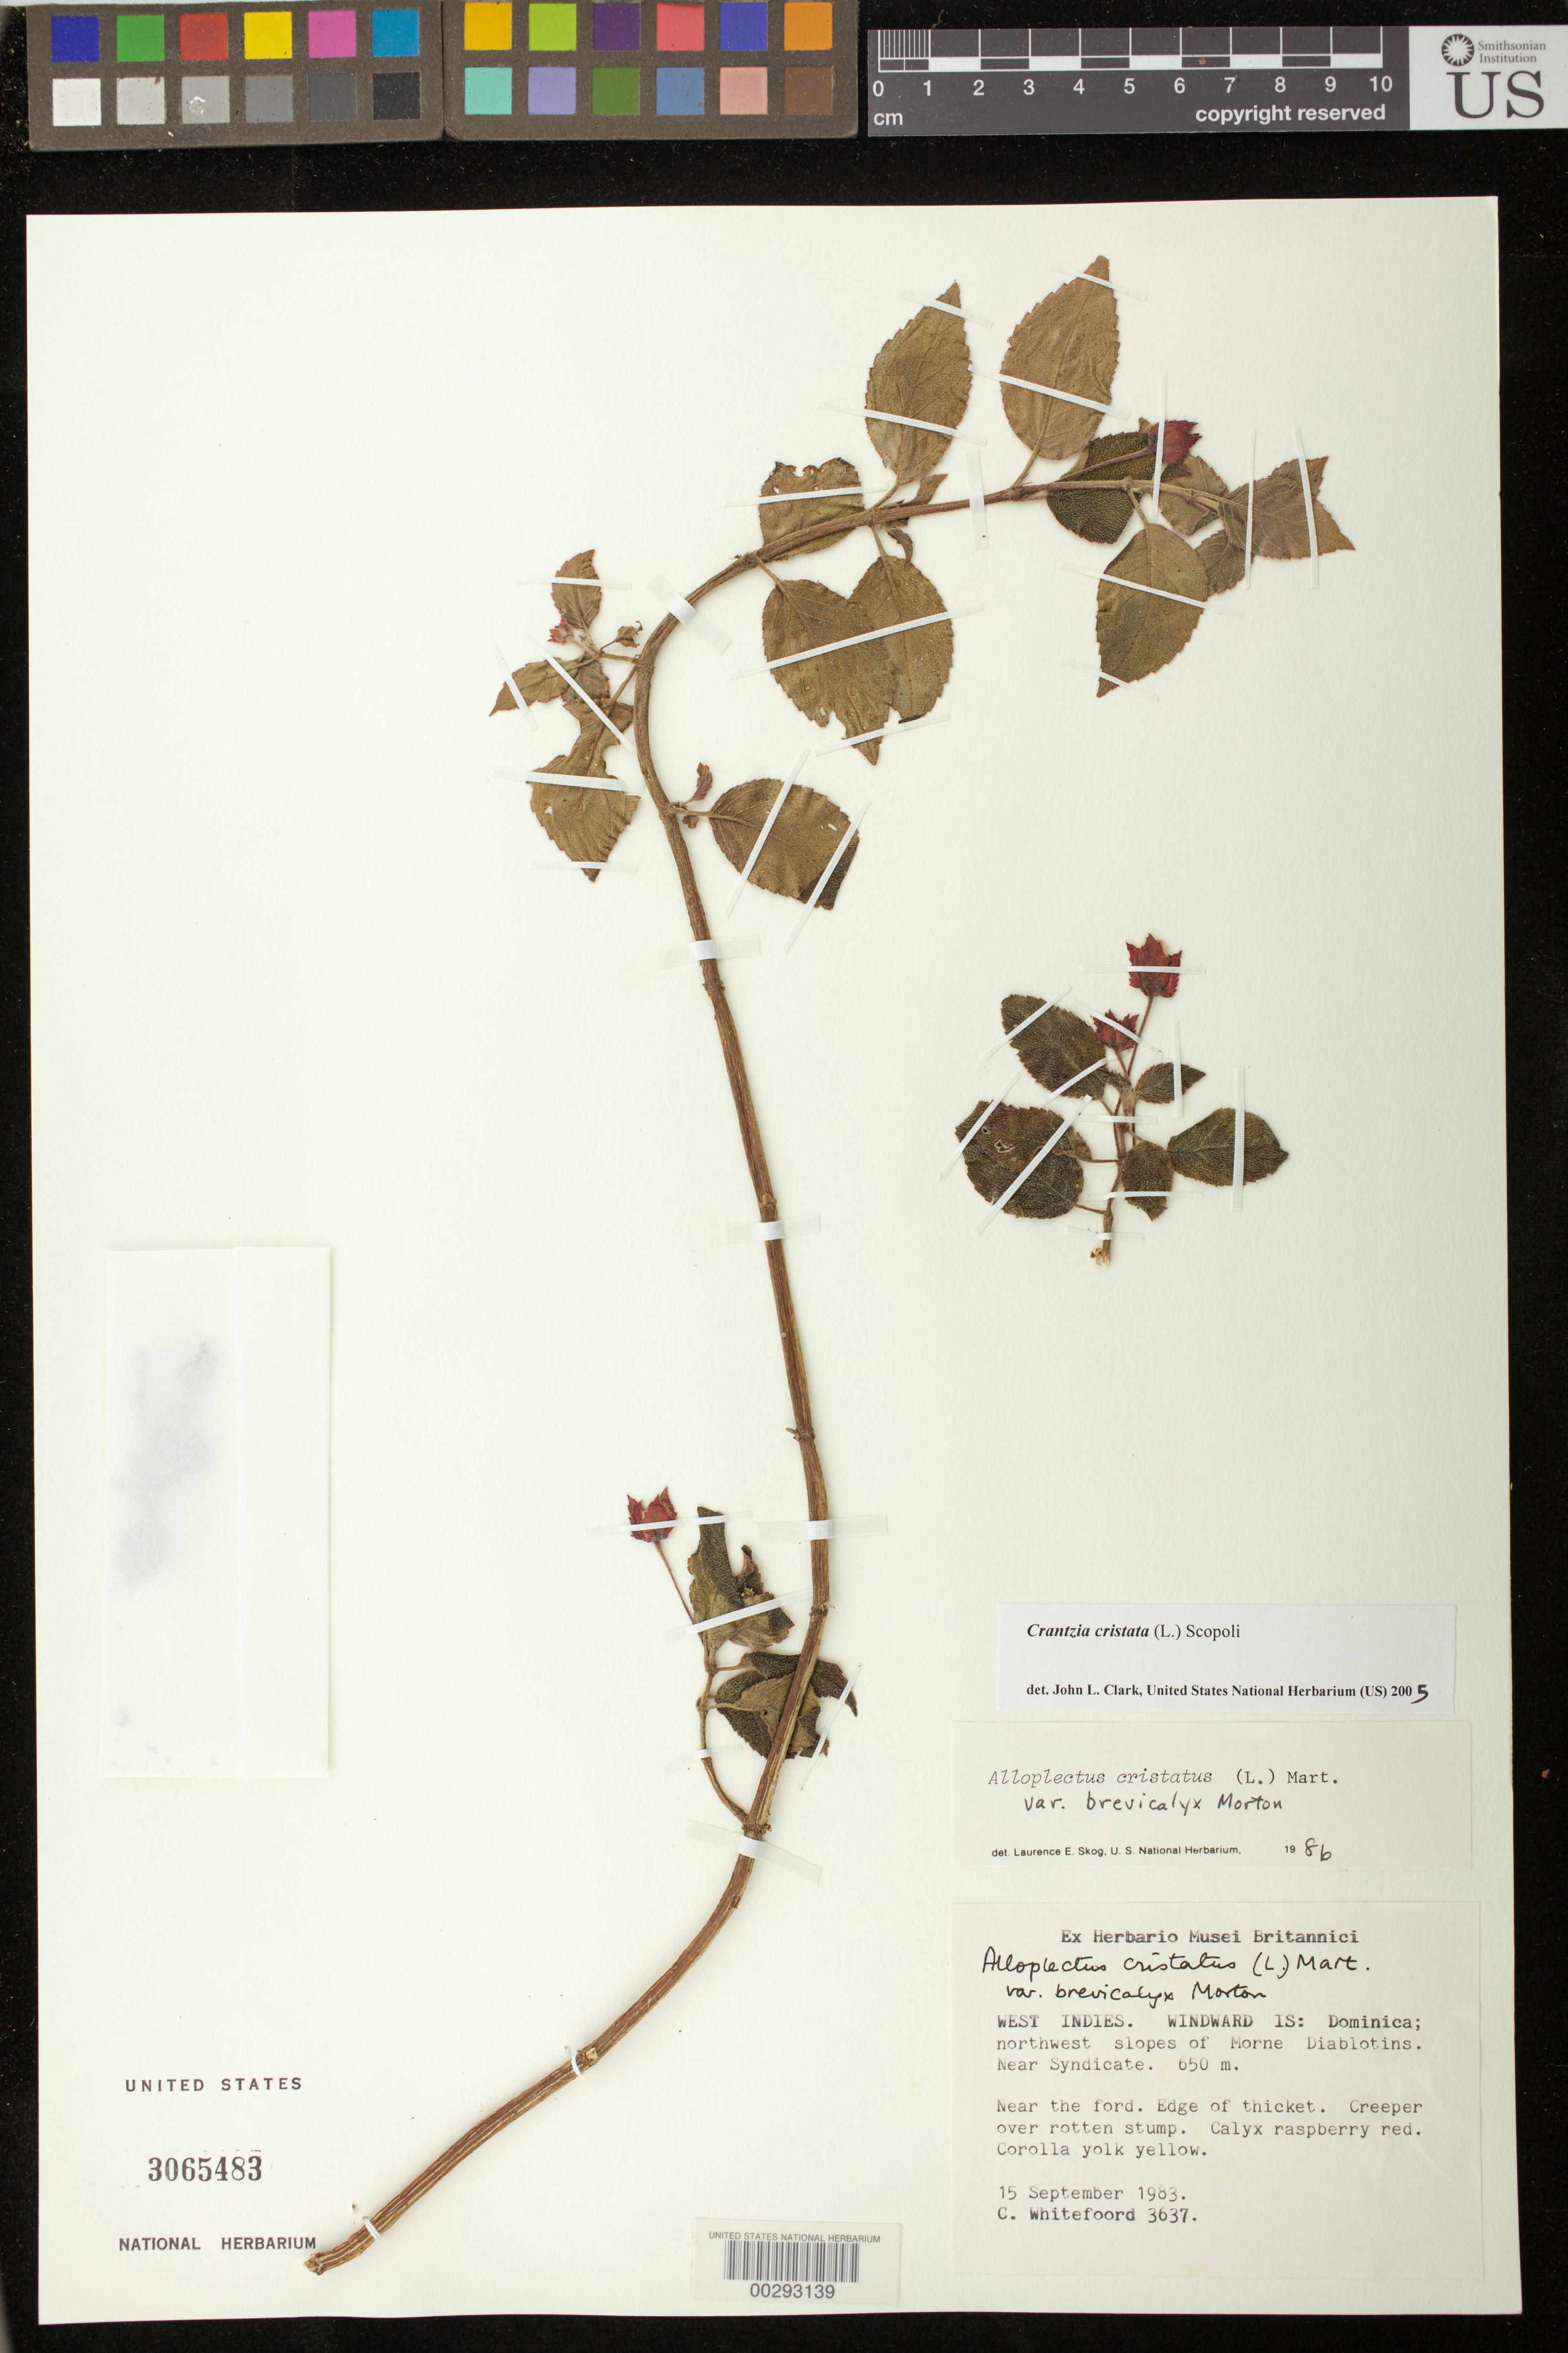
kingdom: Plantae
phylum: Tracheophyta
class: Magnoliopsida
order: Lamiales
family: Gesneriaceae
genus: Crantzia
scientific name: Crantzia cristata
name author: (L.) Scop. ex Fritsch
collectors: C. Whitefoord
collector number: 3637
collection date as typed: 15 Sep 1983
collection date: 1983-09-15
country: Dominica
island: Dominica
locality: Morne Diablotins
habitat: Edge of thicket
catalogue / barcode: US 3065483